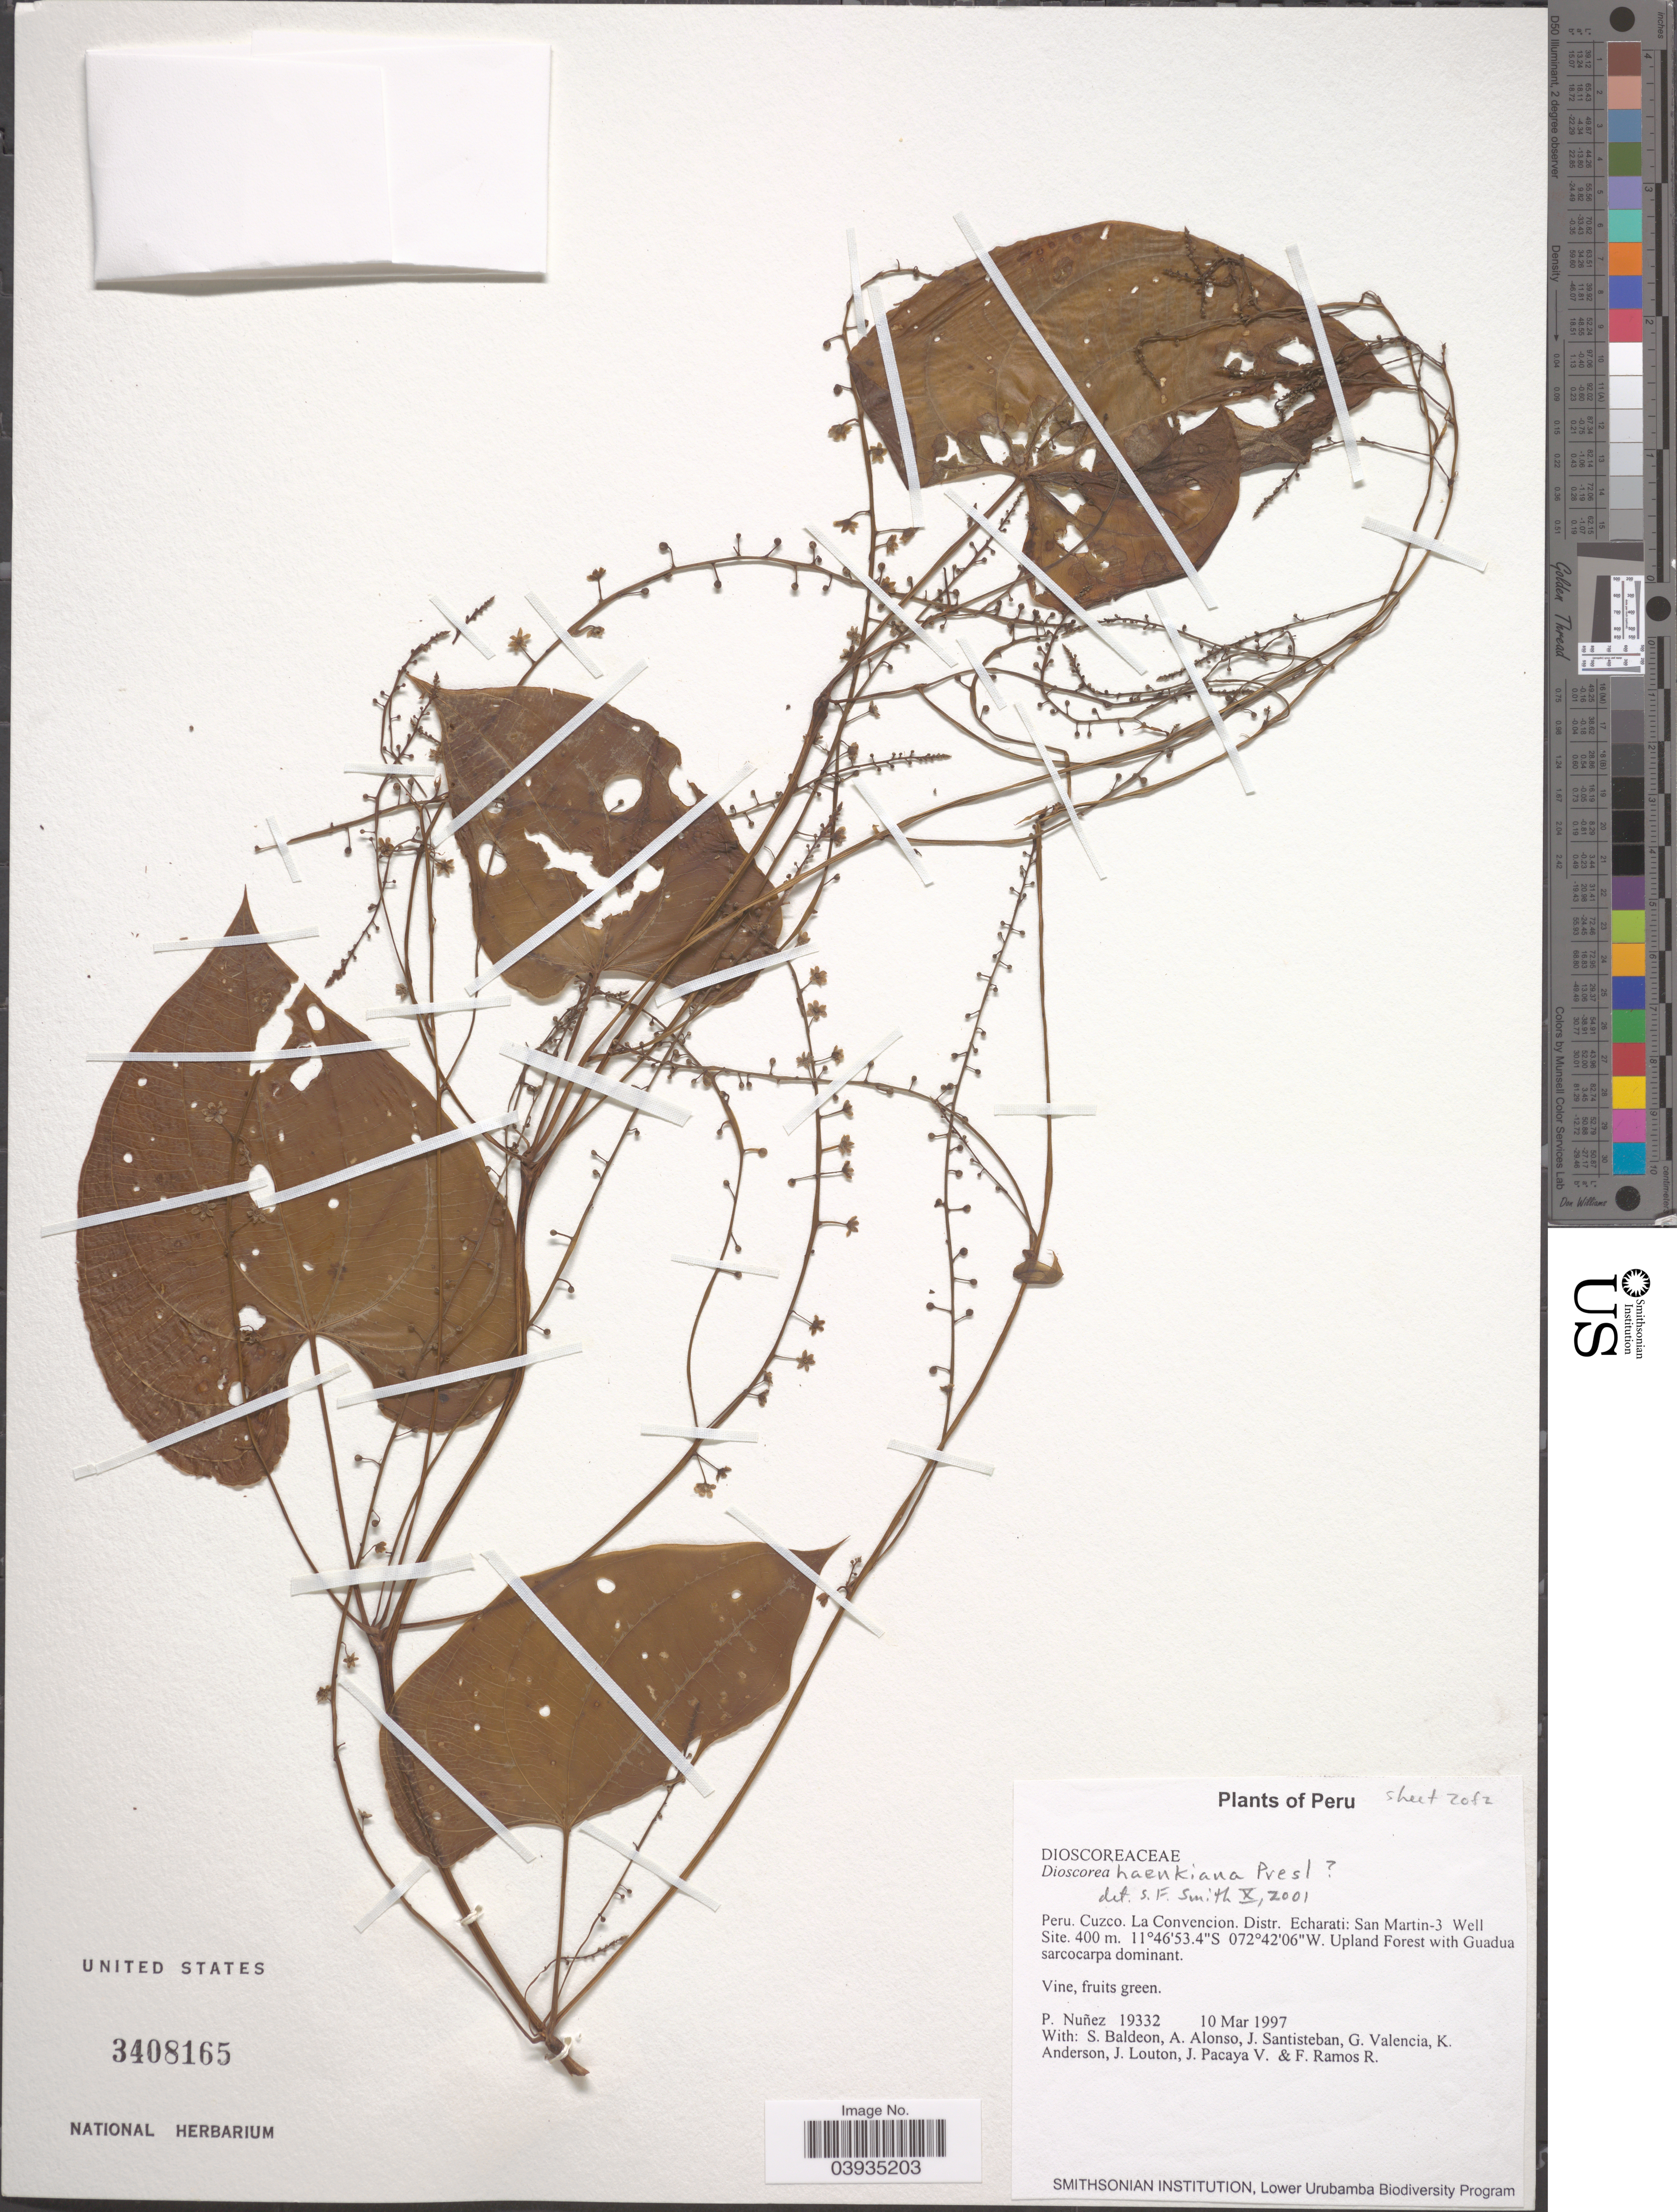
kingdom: Plantae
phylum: Tracheophyta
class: Liliopsida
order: Dioscoreales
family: Dioscoreaceae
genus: Dioscorea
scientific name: Dioscorea haenkeana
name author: C. Presl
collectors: P. Nuñez V., S. Baldeon, A. Alonso, J. Santisteban & et al.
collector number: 19332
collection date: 1997-03-10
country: Peru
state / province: Cusco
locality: Cuzco. La Convencion. Distr. Echarati: San Martin-3 Well Site.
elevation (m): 400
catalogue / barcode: US 3408165